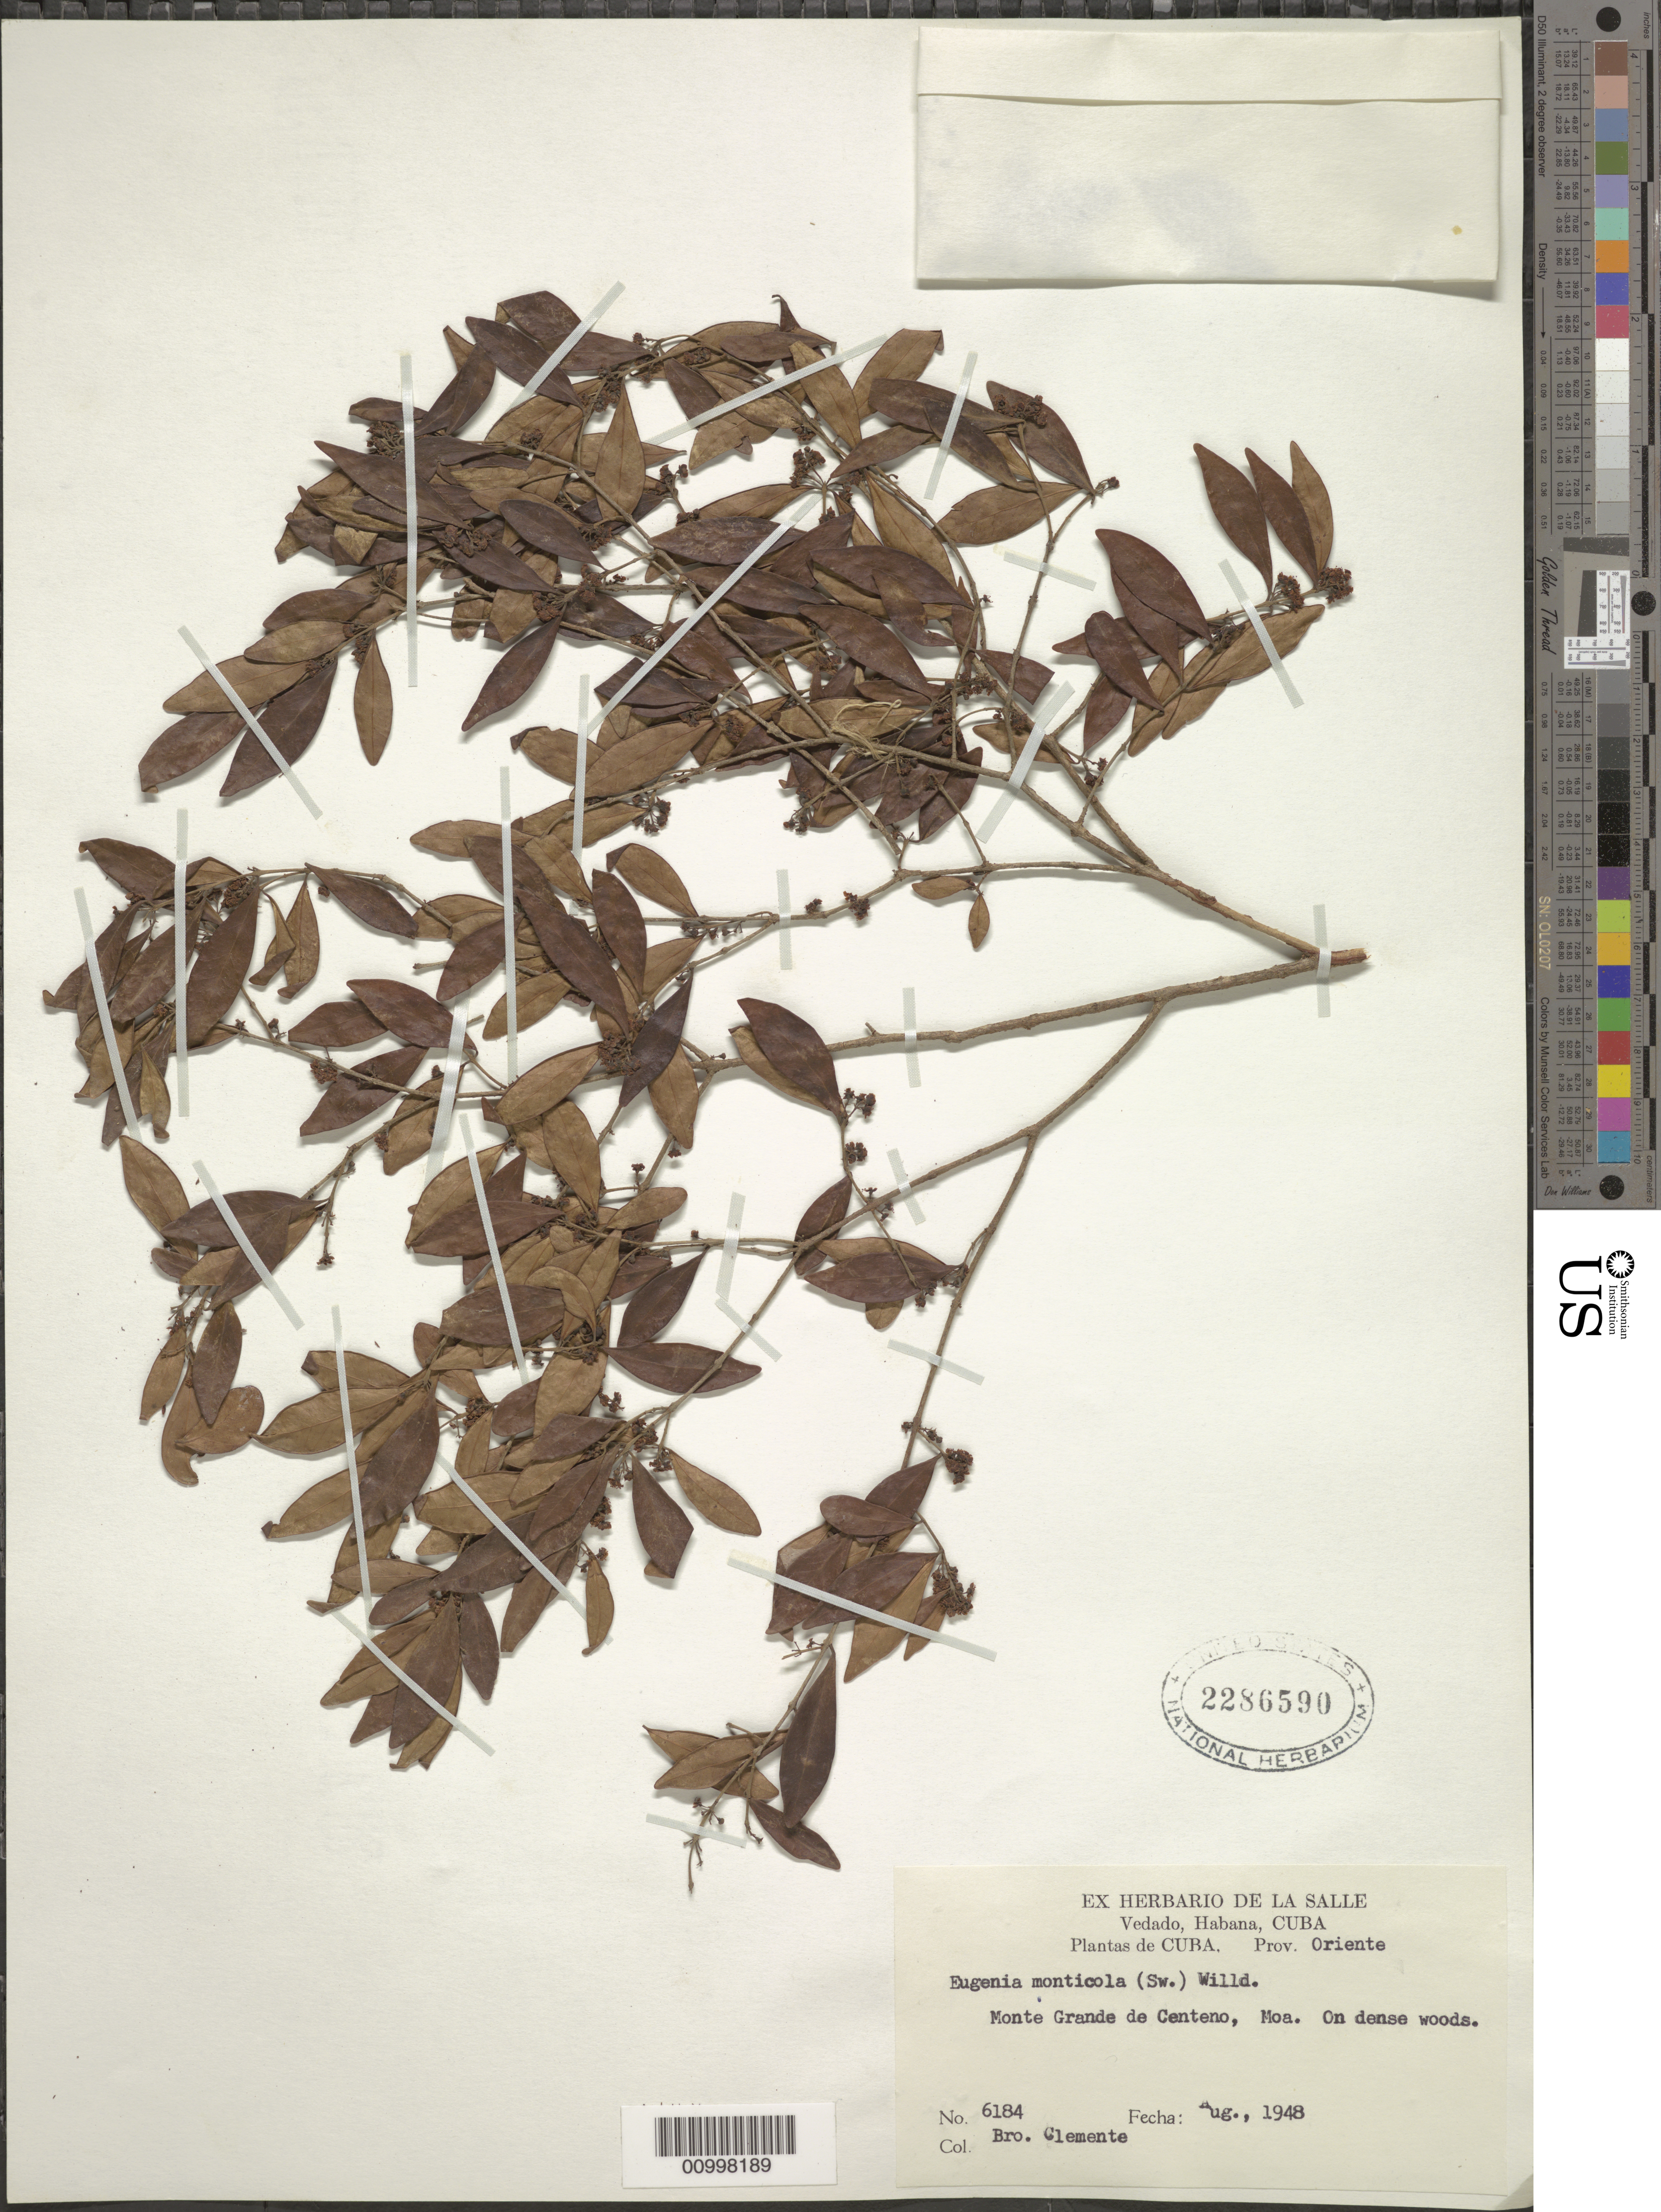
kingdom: Plantae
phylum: Tracheophyta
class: Magnoliopsida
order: Myrtales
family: Myrtaceae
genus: Eugenia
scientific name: Eugenia monticola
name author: (Sw.) DC.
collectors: Bro. Clemente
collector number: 6184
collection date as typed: Aug 1948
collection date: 1948-08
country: Cuba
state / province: Holguín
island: Cuba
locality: Monte Grande de Canteno, Moa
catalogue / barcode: US 2286590